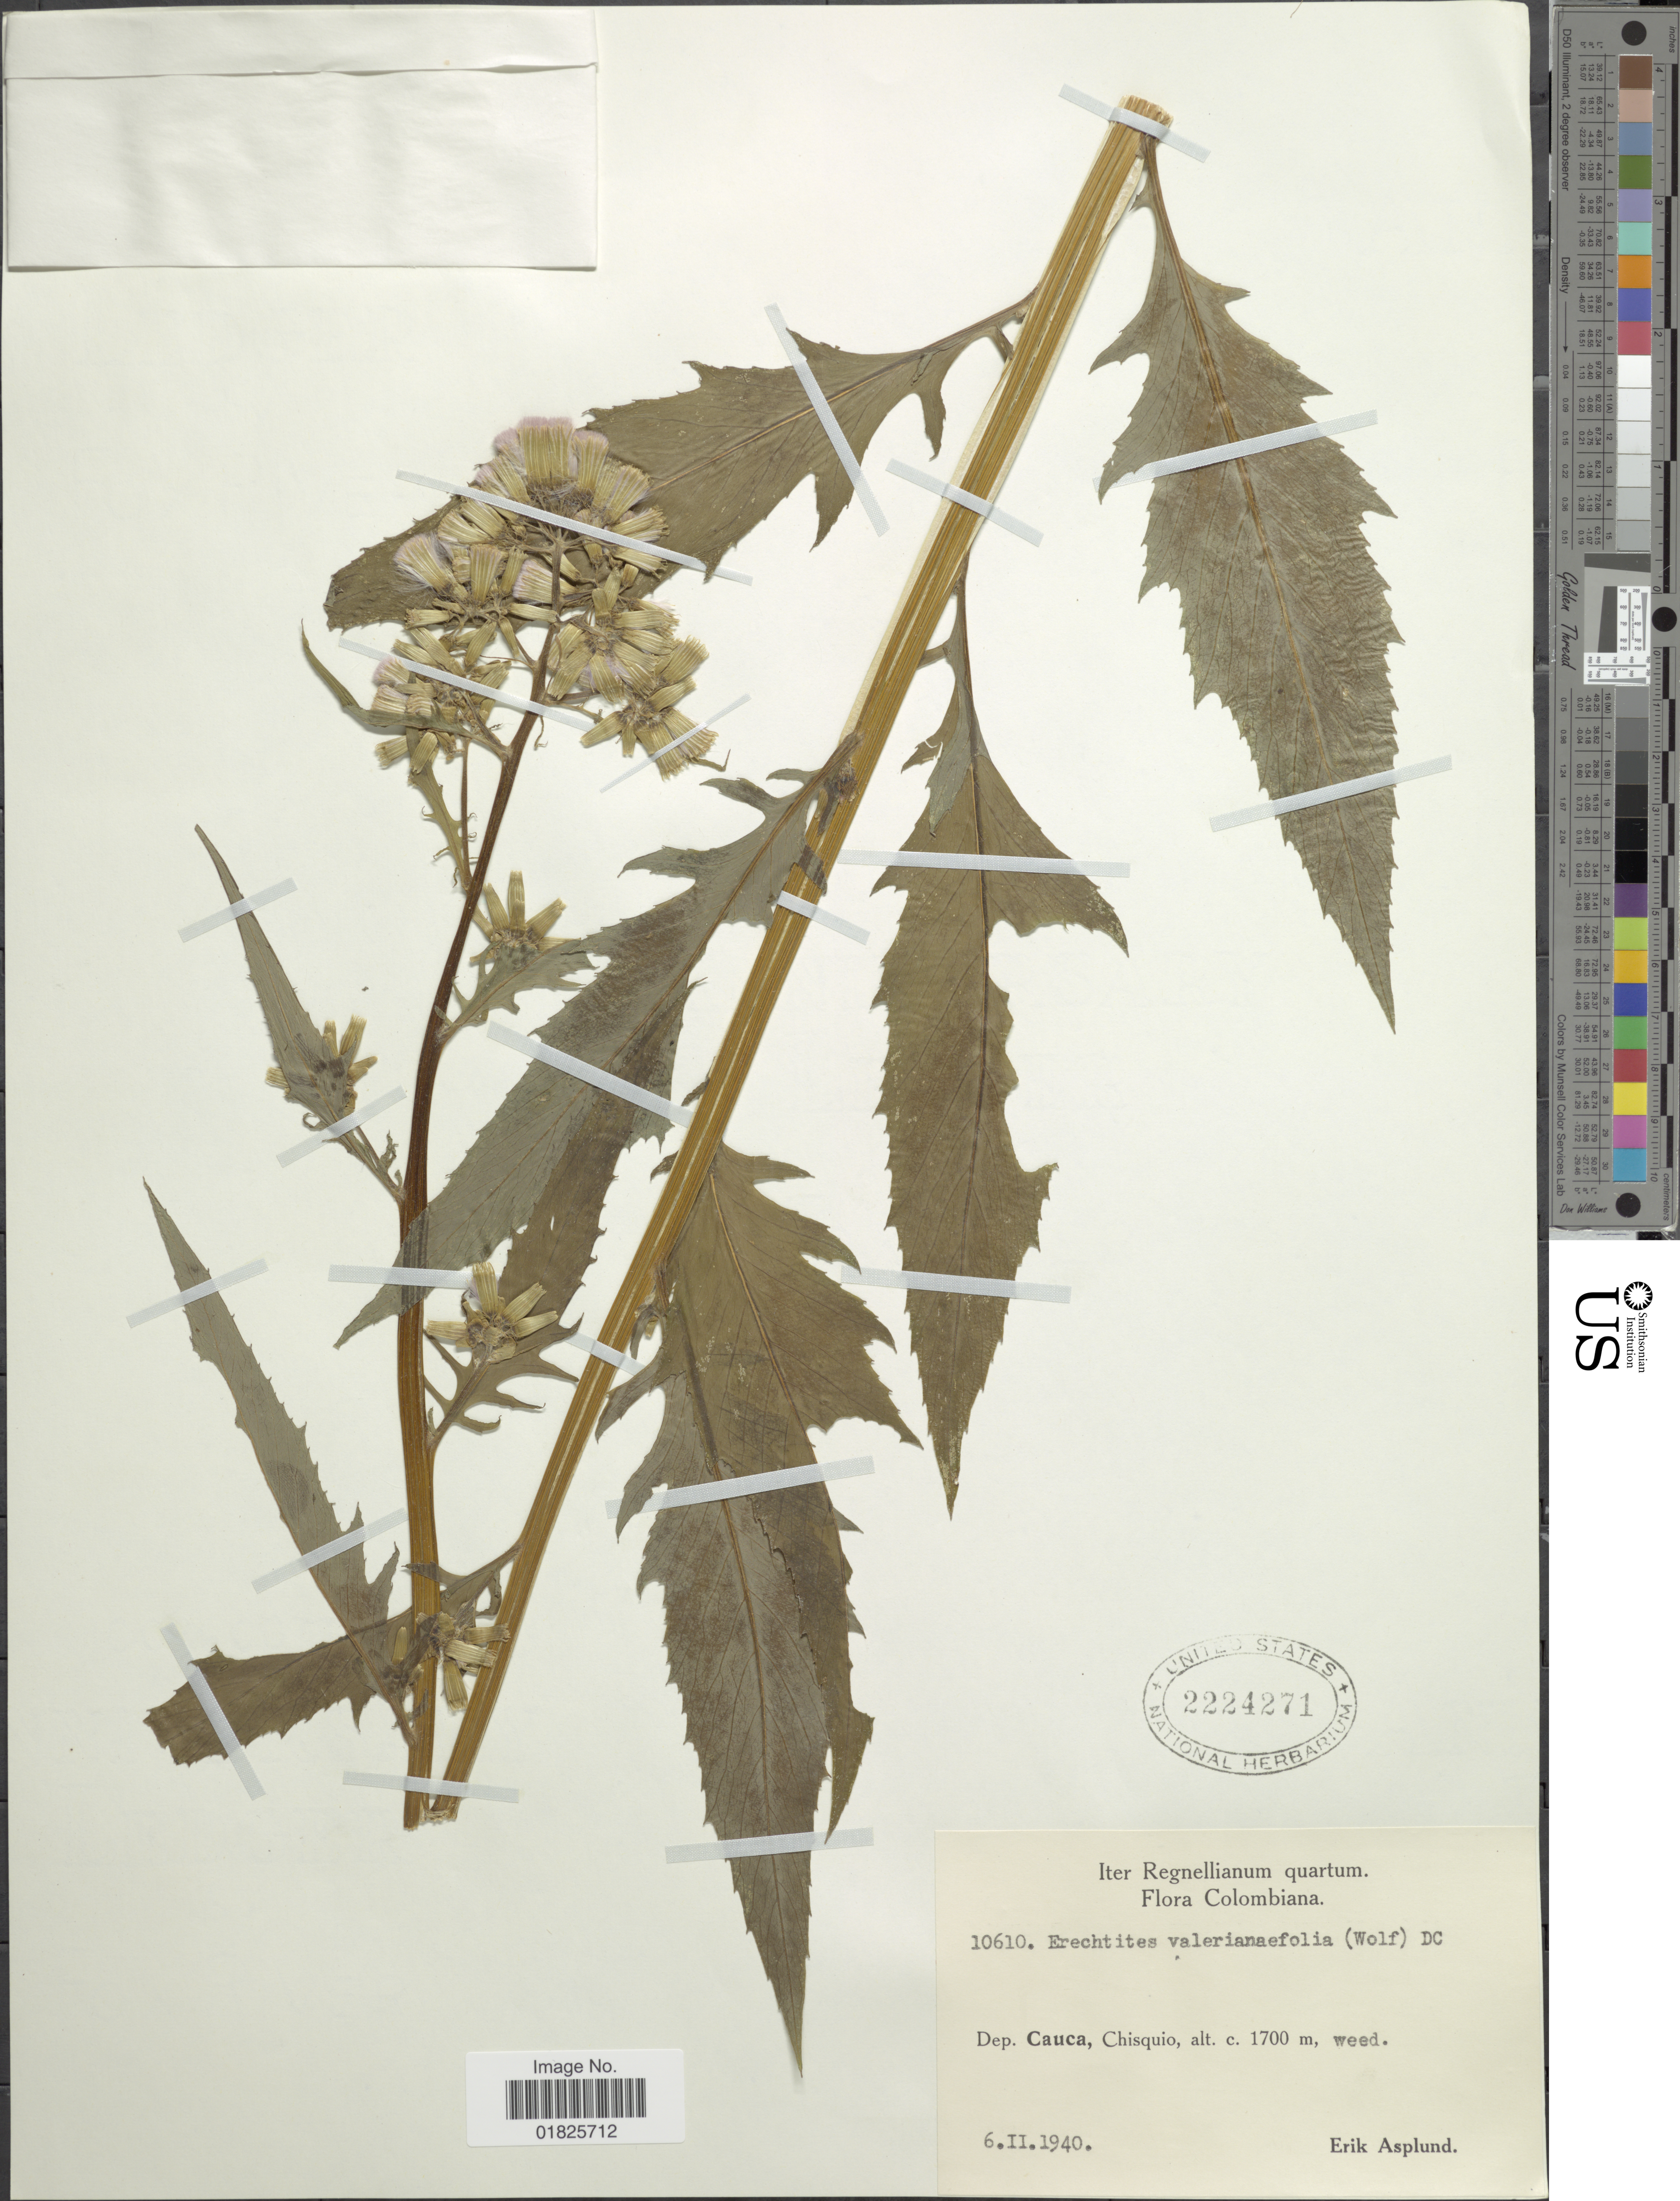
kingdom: Plantae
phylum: Tracheophyta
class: Magnoliopsida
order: Asterales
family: Asteraceae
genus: Erechtites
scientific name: Erechtites valerianifolius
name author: (Link ex Spreng.) DC.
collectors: E. Asplund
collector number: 10610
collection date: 1940-02-06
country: Colombia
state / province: Cauca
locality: Chisquio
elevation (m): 1700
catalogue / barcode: US 2224271